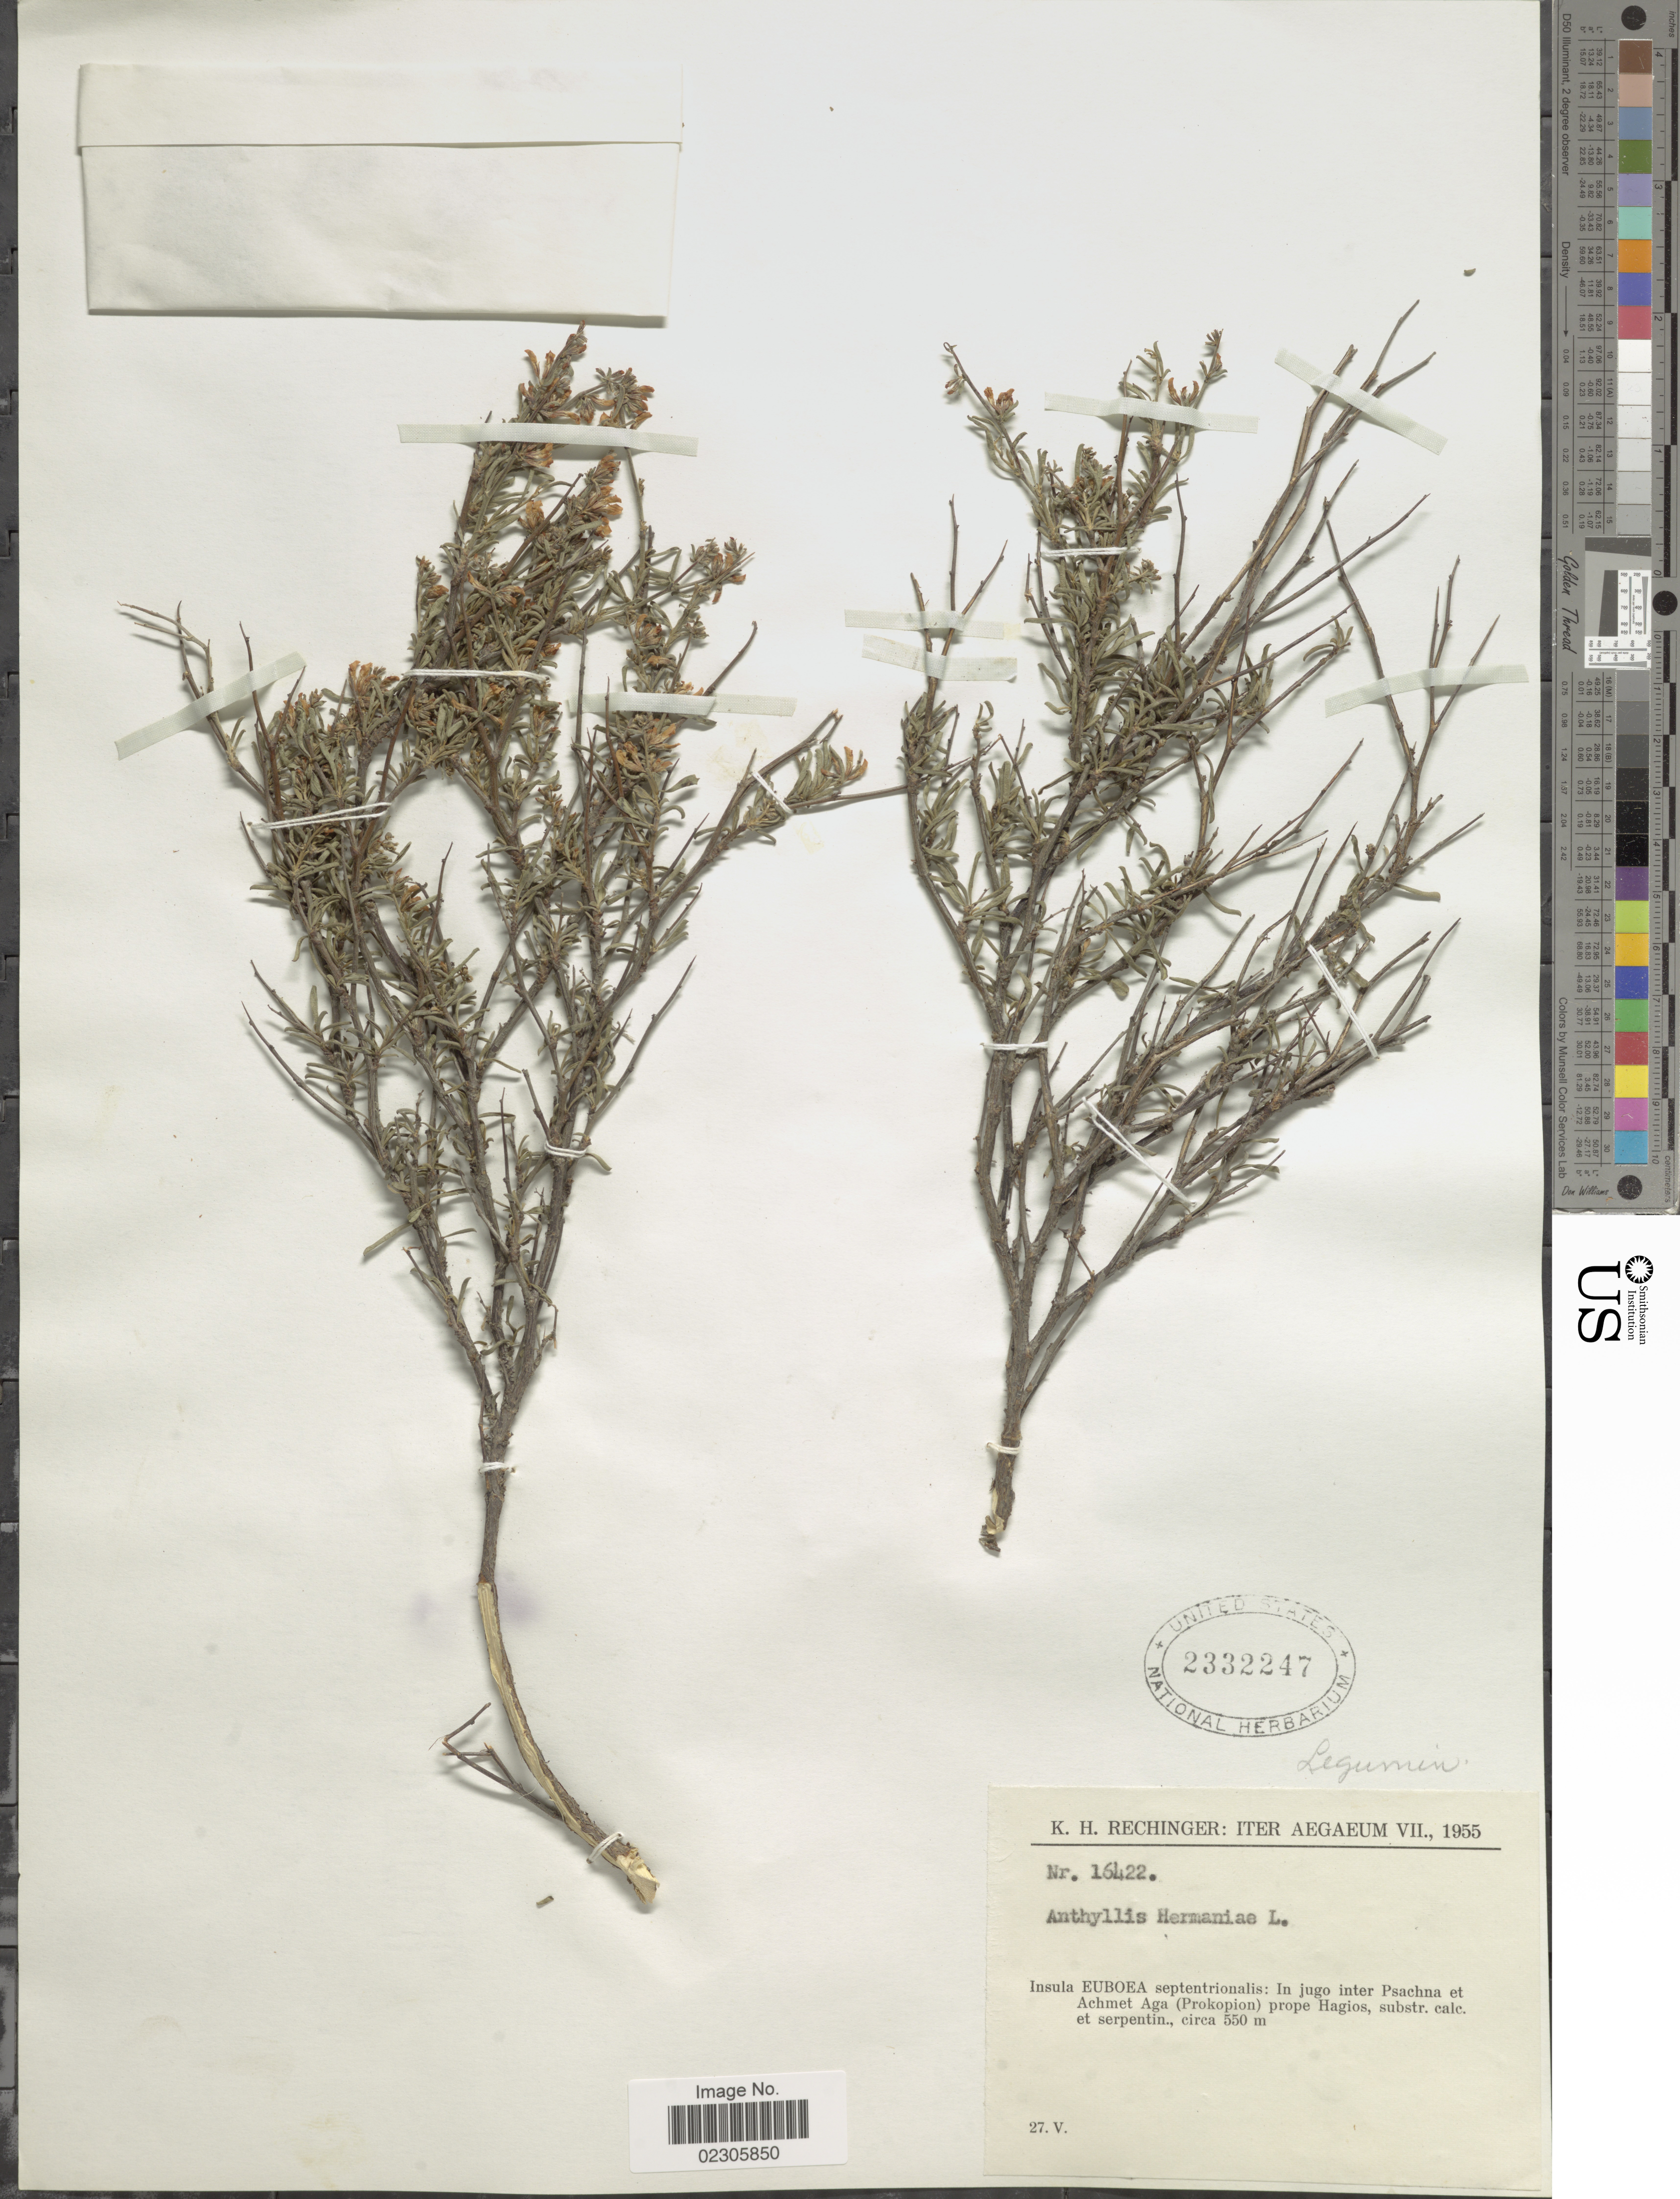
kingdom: Plantae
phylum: Tracheophyta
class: Magnoliopsida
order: Fabales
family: Fabaceae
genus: Anthyllis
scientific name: Anthyllis hermanniae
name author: L.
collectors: K. H. Rechinger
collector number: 16422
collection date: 1955-05-27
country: Greece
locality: Aegaeum, Insula Euboea septentrionalis: in jugo inter Psachna et Achmet Aga (Prokopion) prope Hagios, substr. calc. et serpentin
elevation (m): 550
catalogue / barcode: US 2332247